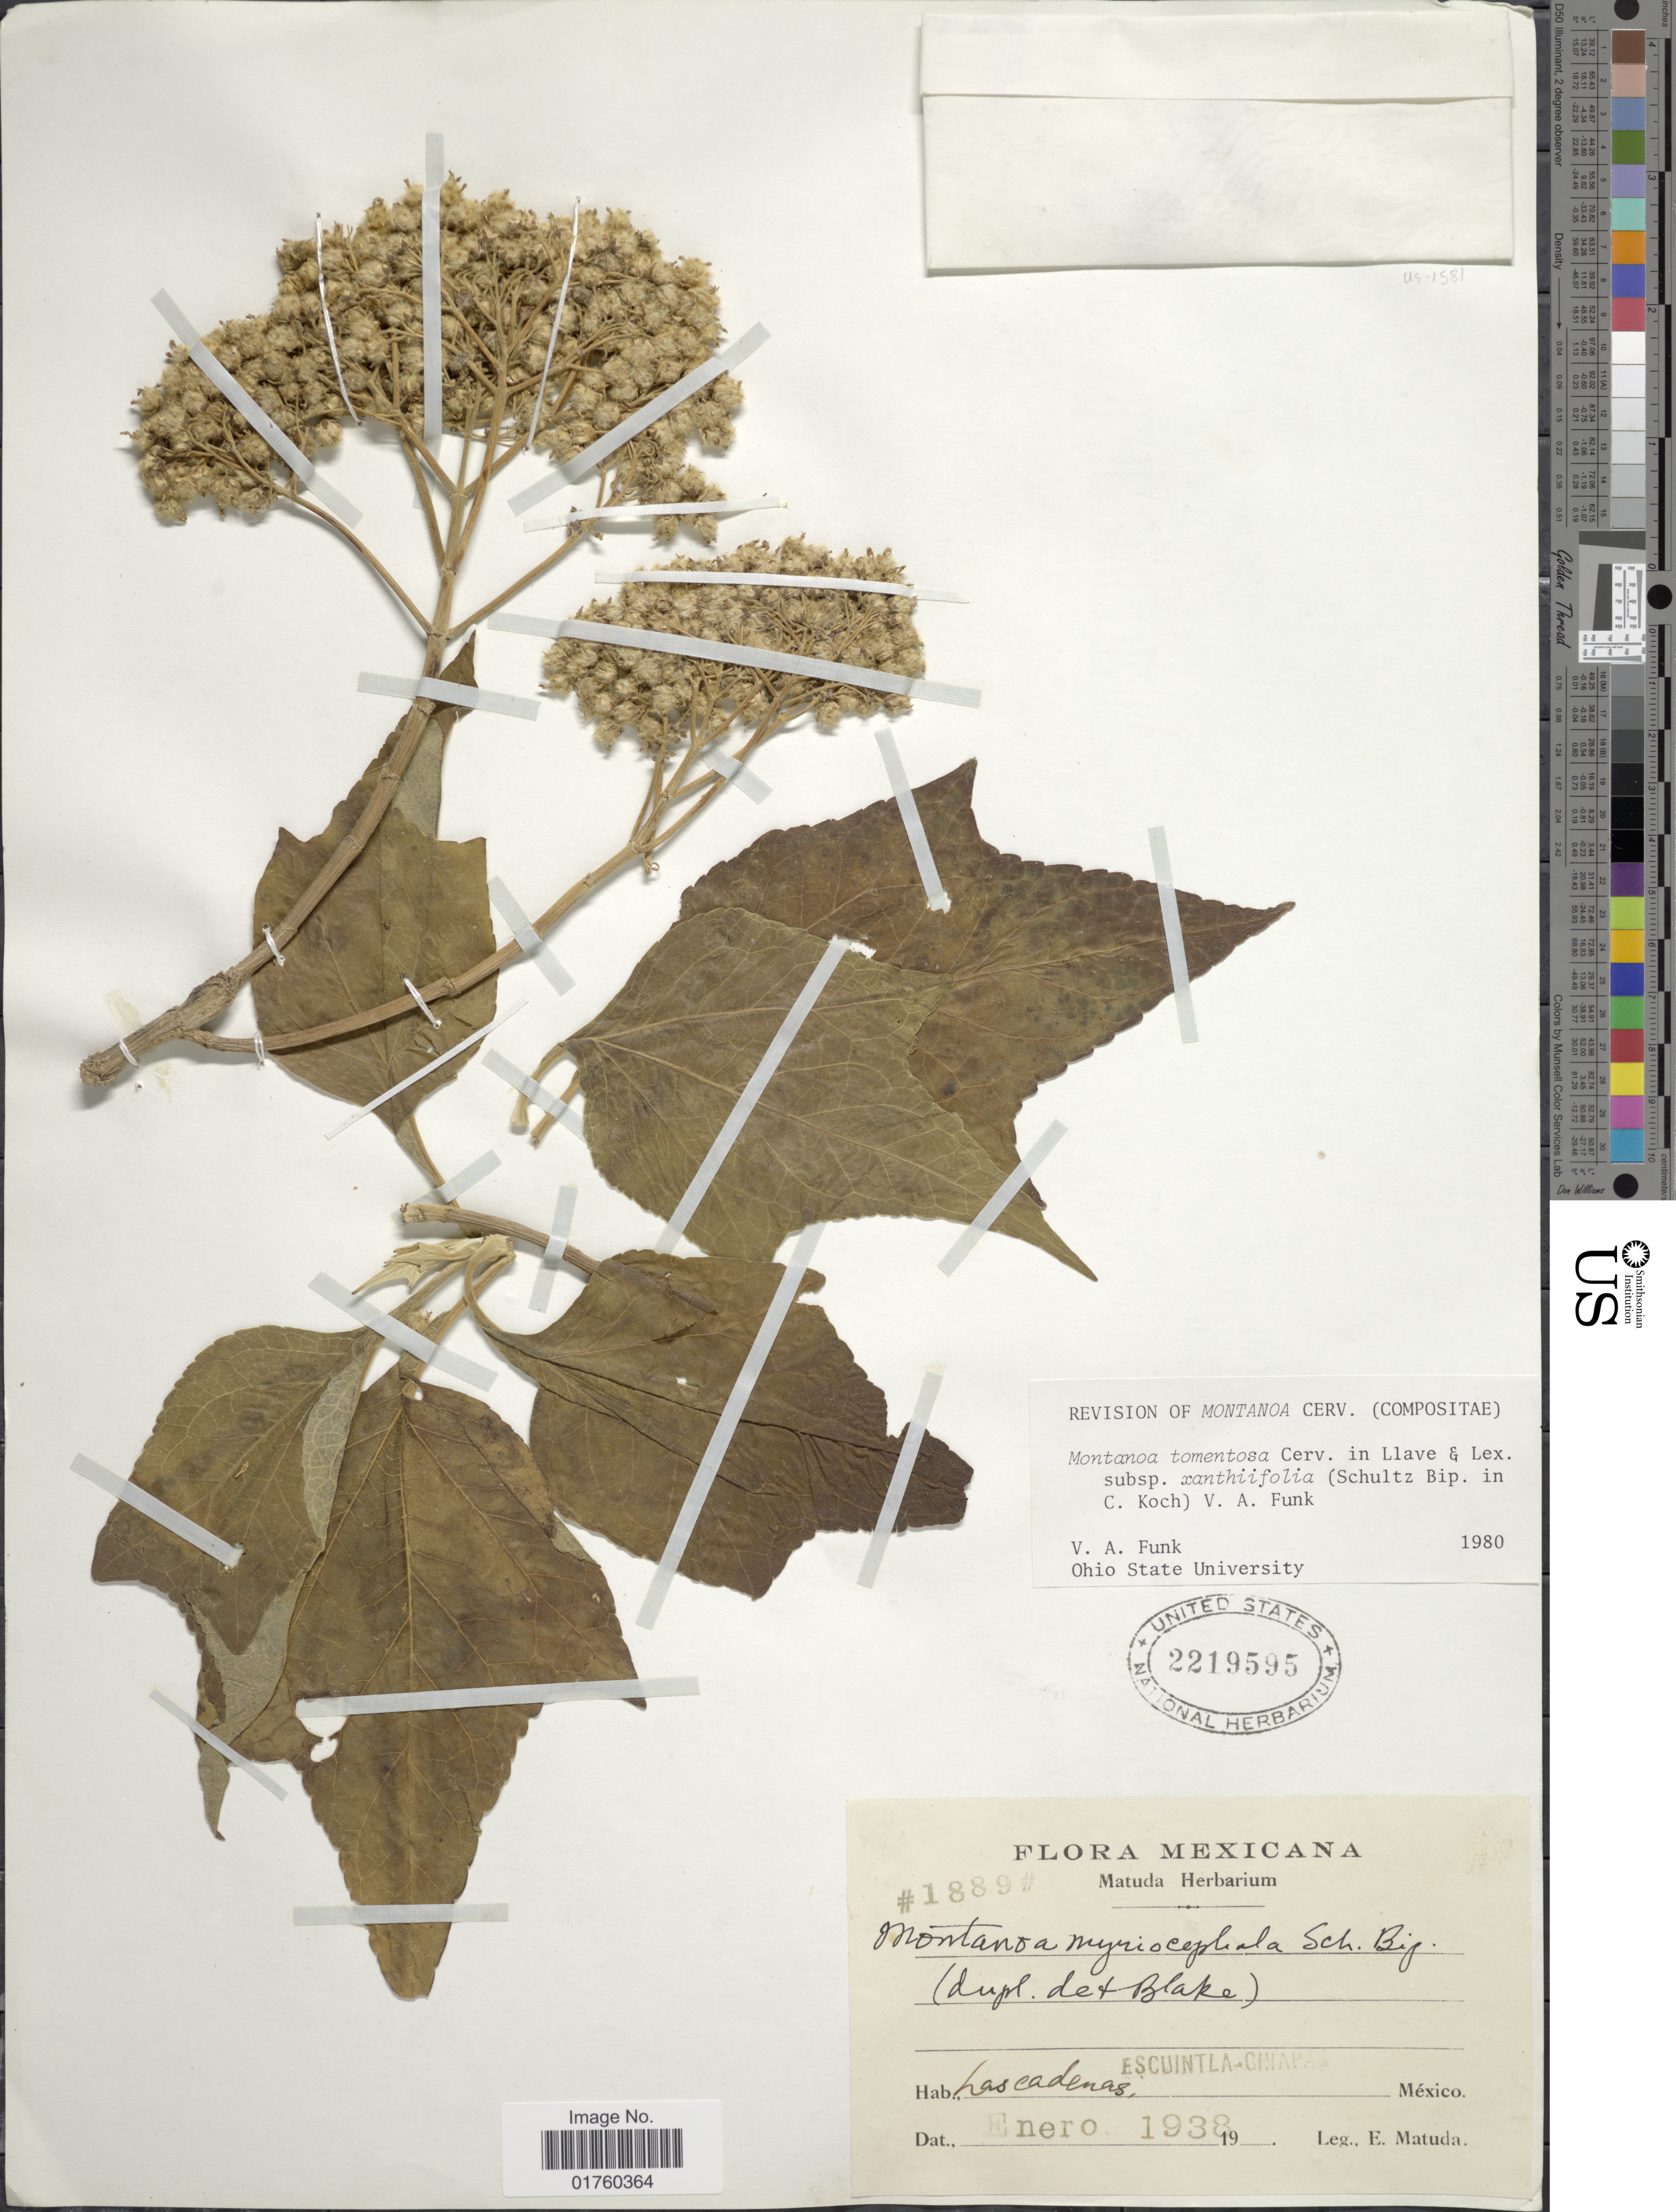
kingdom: Plantae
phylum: Tracheophyta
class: Magnoliopsida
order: Asterales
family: Asteraceae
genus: Montanoa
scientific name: Montanoa tomentosa subsp. xanthiifolia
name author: (Sch. Bip. in C. Koch) V.A. Funk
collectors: E. Matuda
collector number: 1889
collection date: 1938-01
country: Mexico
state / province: Chiapas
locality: Lss cadenas, Esquintla.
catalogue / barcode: US 2219595